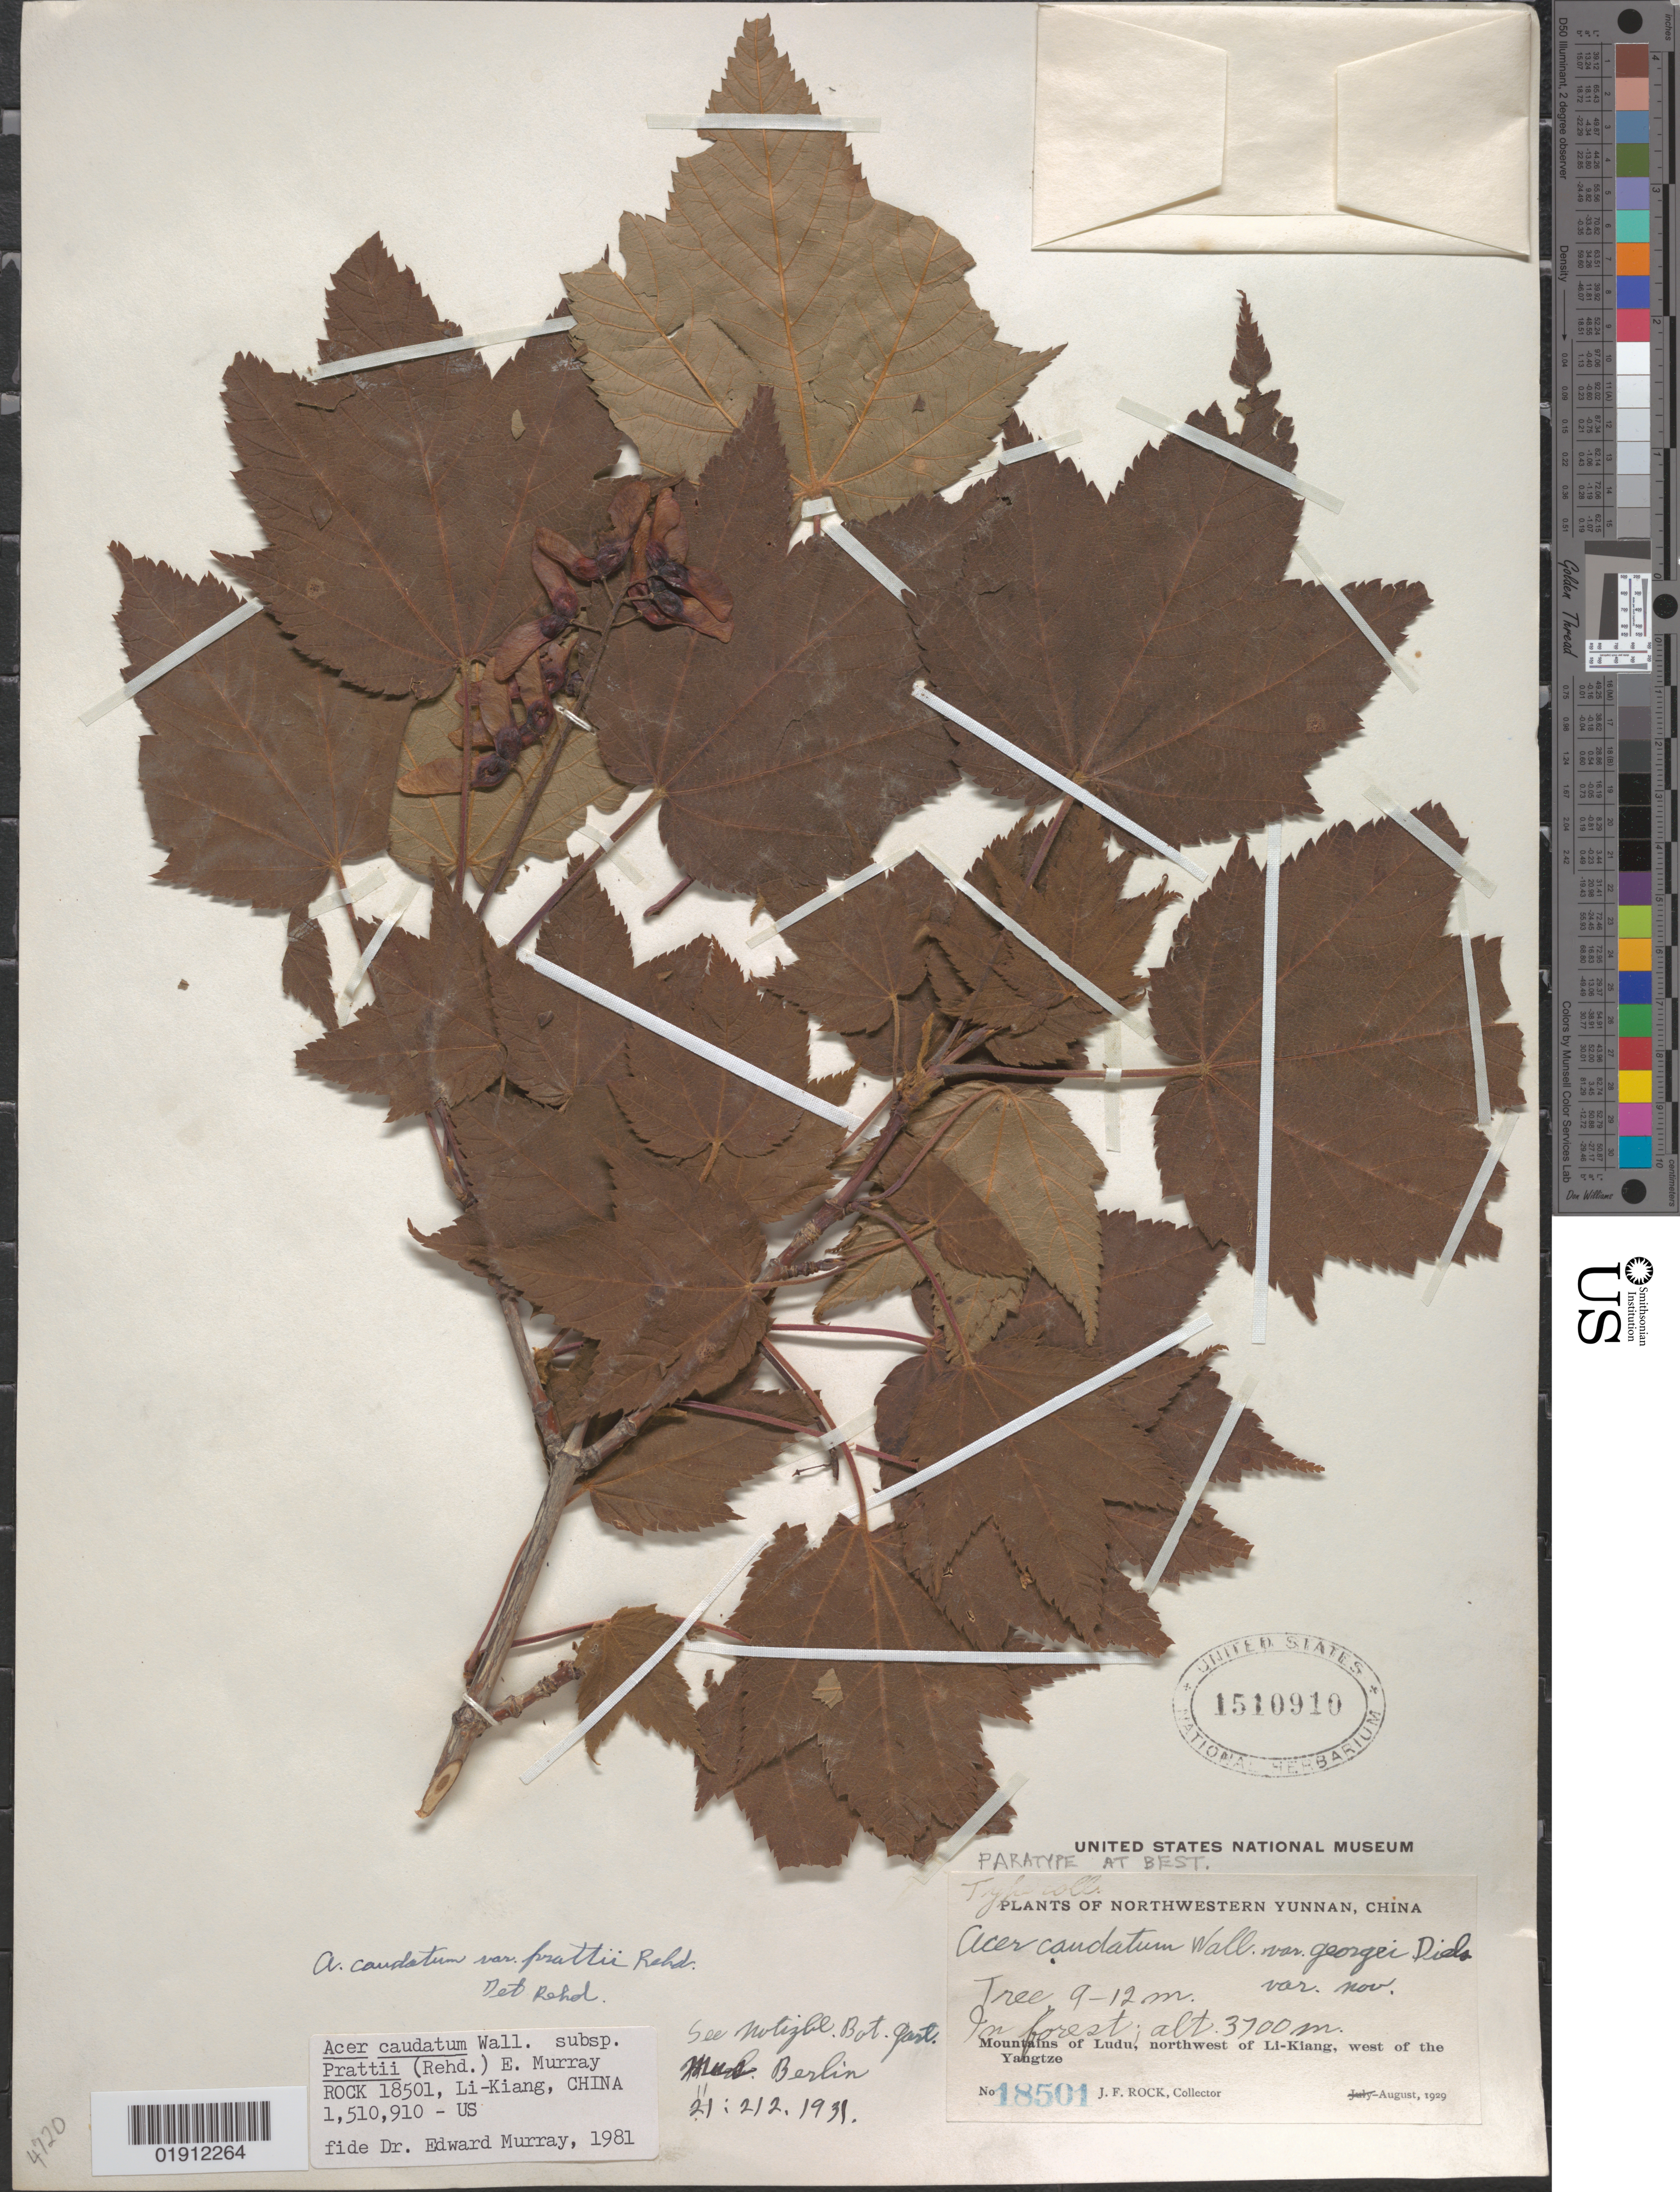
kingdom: Plantae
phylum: Tracheophyta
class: Magnoliopsida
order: Sapindales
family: Sapindaceae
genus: Acer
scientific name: Acer caudatum subsp. prattii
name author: (Rehder) A.E. Murray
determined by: Murray, Edward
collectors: J. F. Rock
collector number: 18501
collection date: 1929-08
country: China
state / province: Yunnan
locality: Northwestern Yunnan. Mountains of Ludu, NW of Li-Kiang, W of the Yangtze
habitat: In forest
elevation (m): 3700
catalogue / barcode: US 1510910